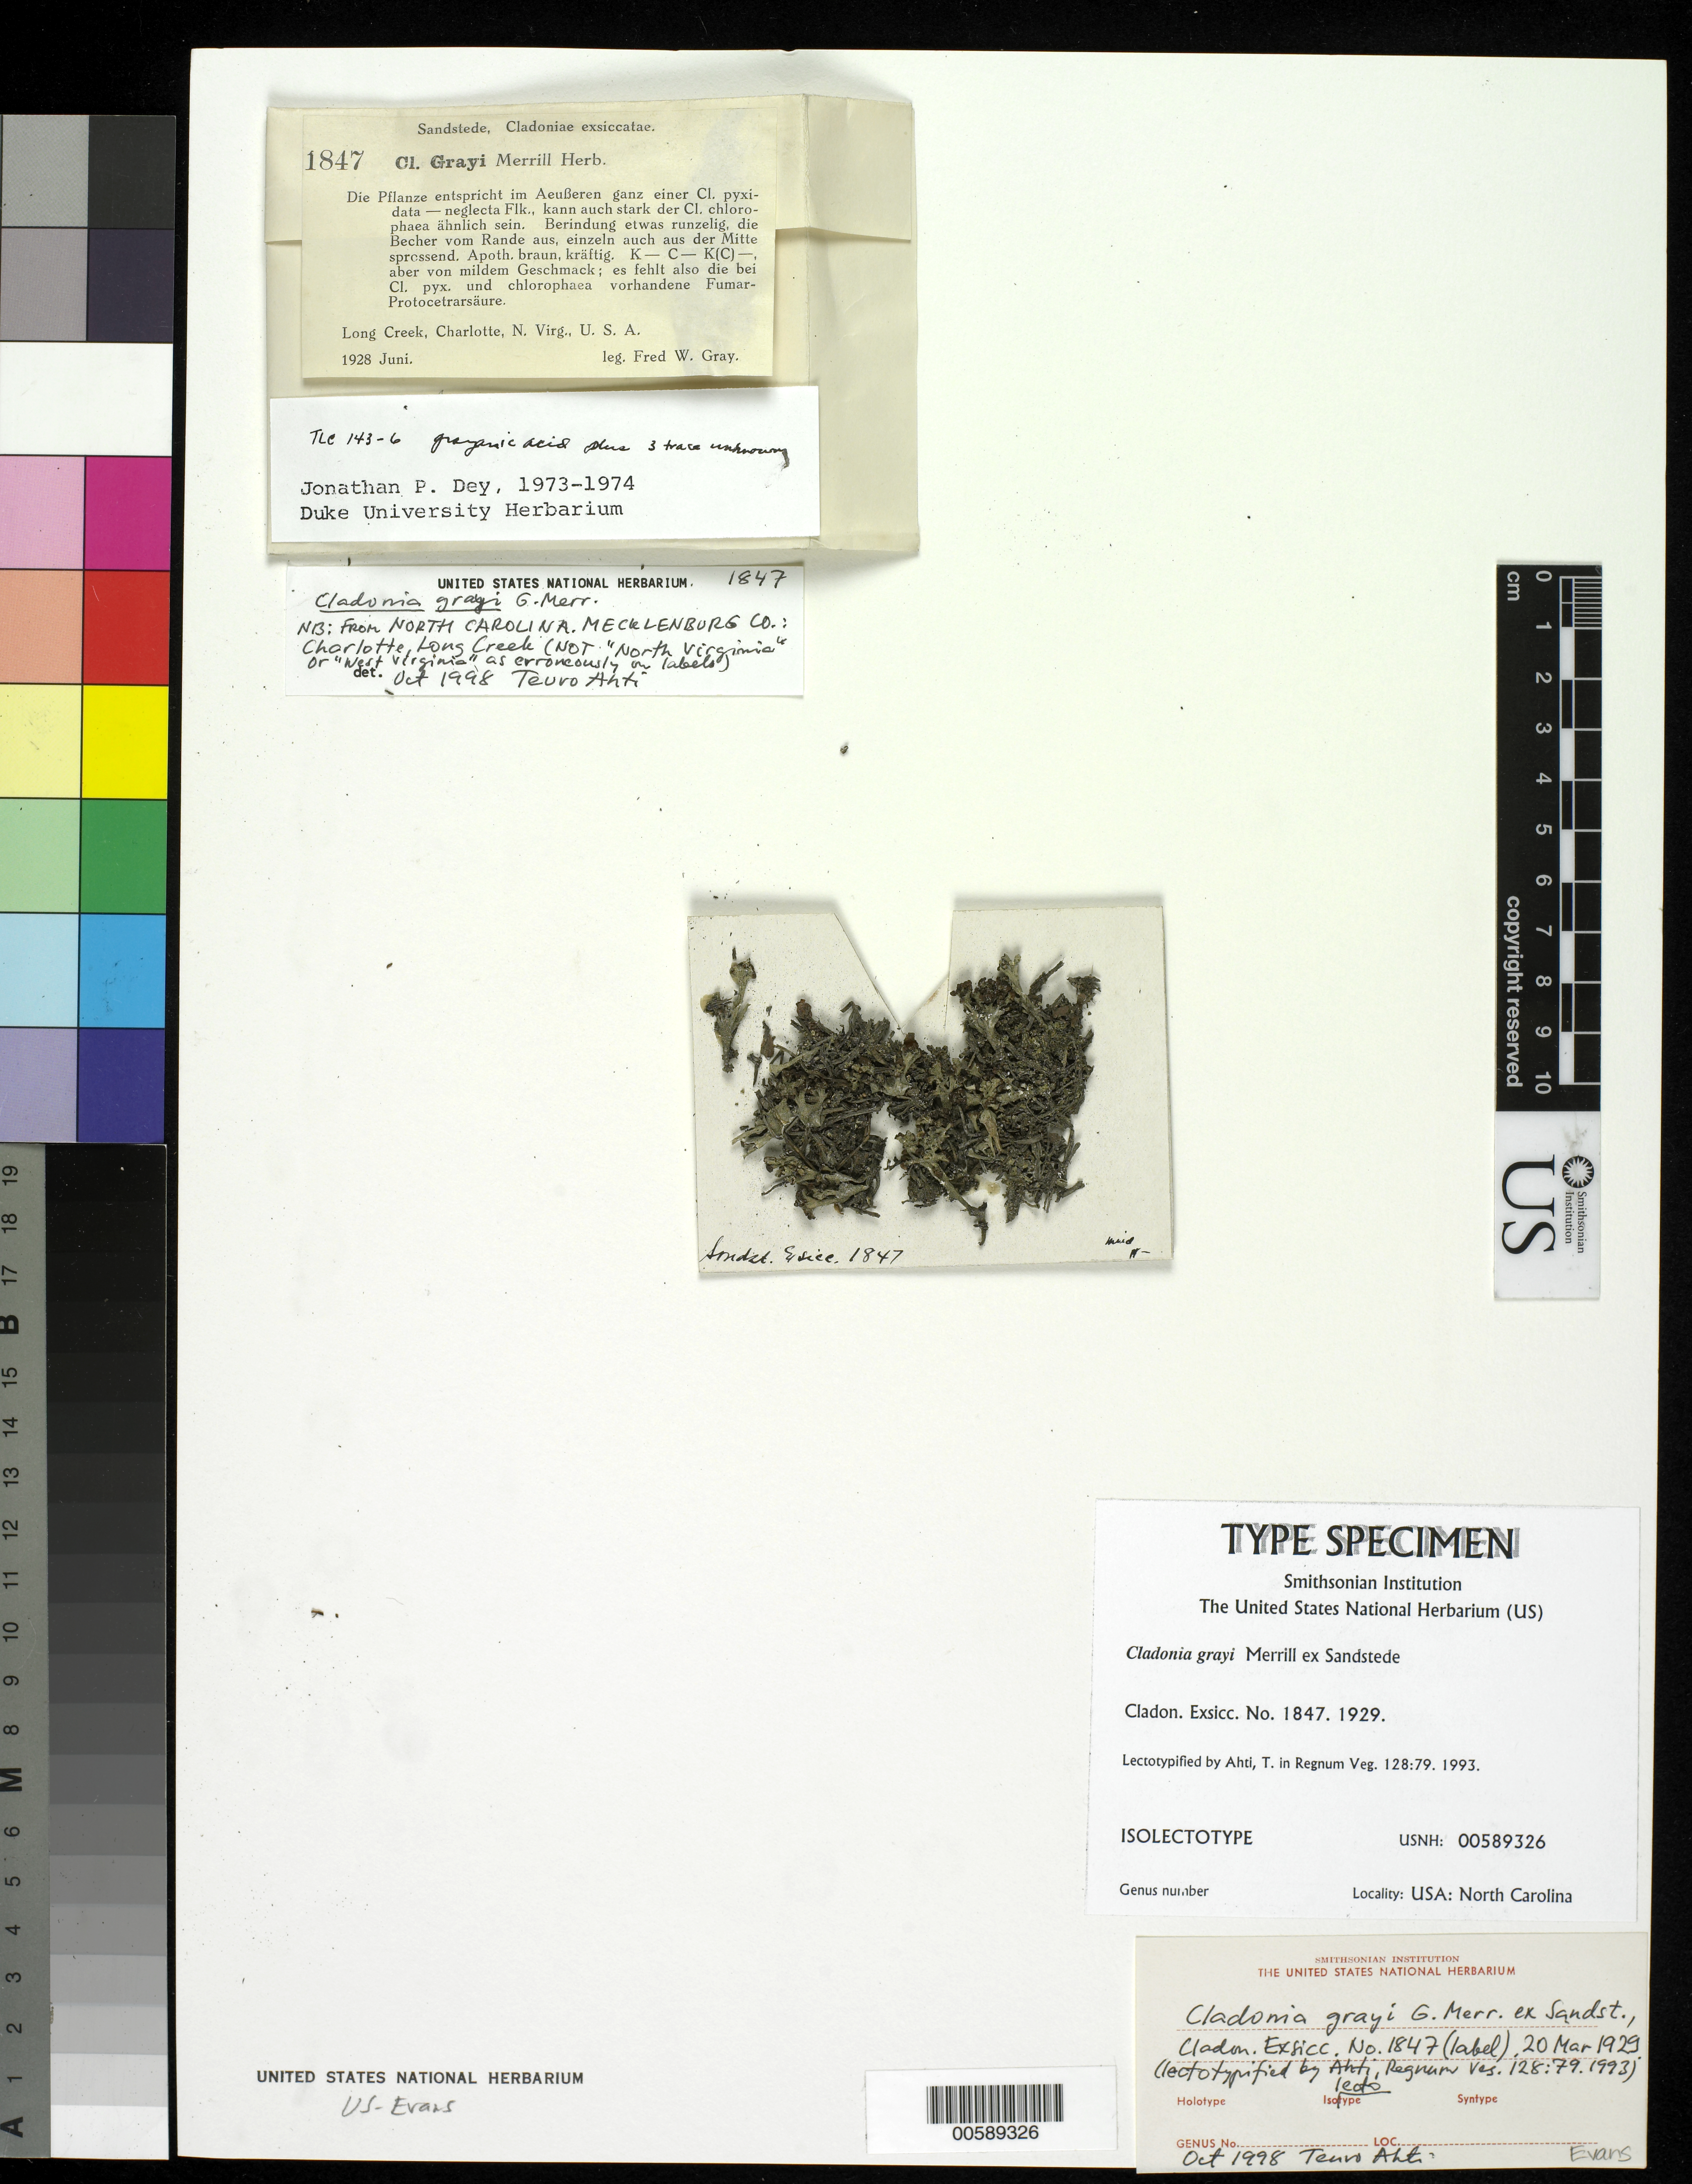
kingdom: Fungi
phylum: Ascomycota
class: Lecanoromycetes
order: Lecanorales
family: Cladoniaceae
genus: Cladonia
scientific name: Cladonia grayi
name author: G. Merr. ex Sandst.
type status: Isolectotype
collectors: F. W. Gray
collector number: Clad. Exs. 1847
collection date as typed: Jun 1928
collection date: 1928-06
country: United States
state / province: North Carolina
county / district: Mecklenburg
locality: Charlotte, Long Creek.